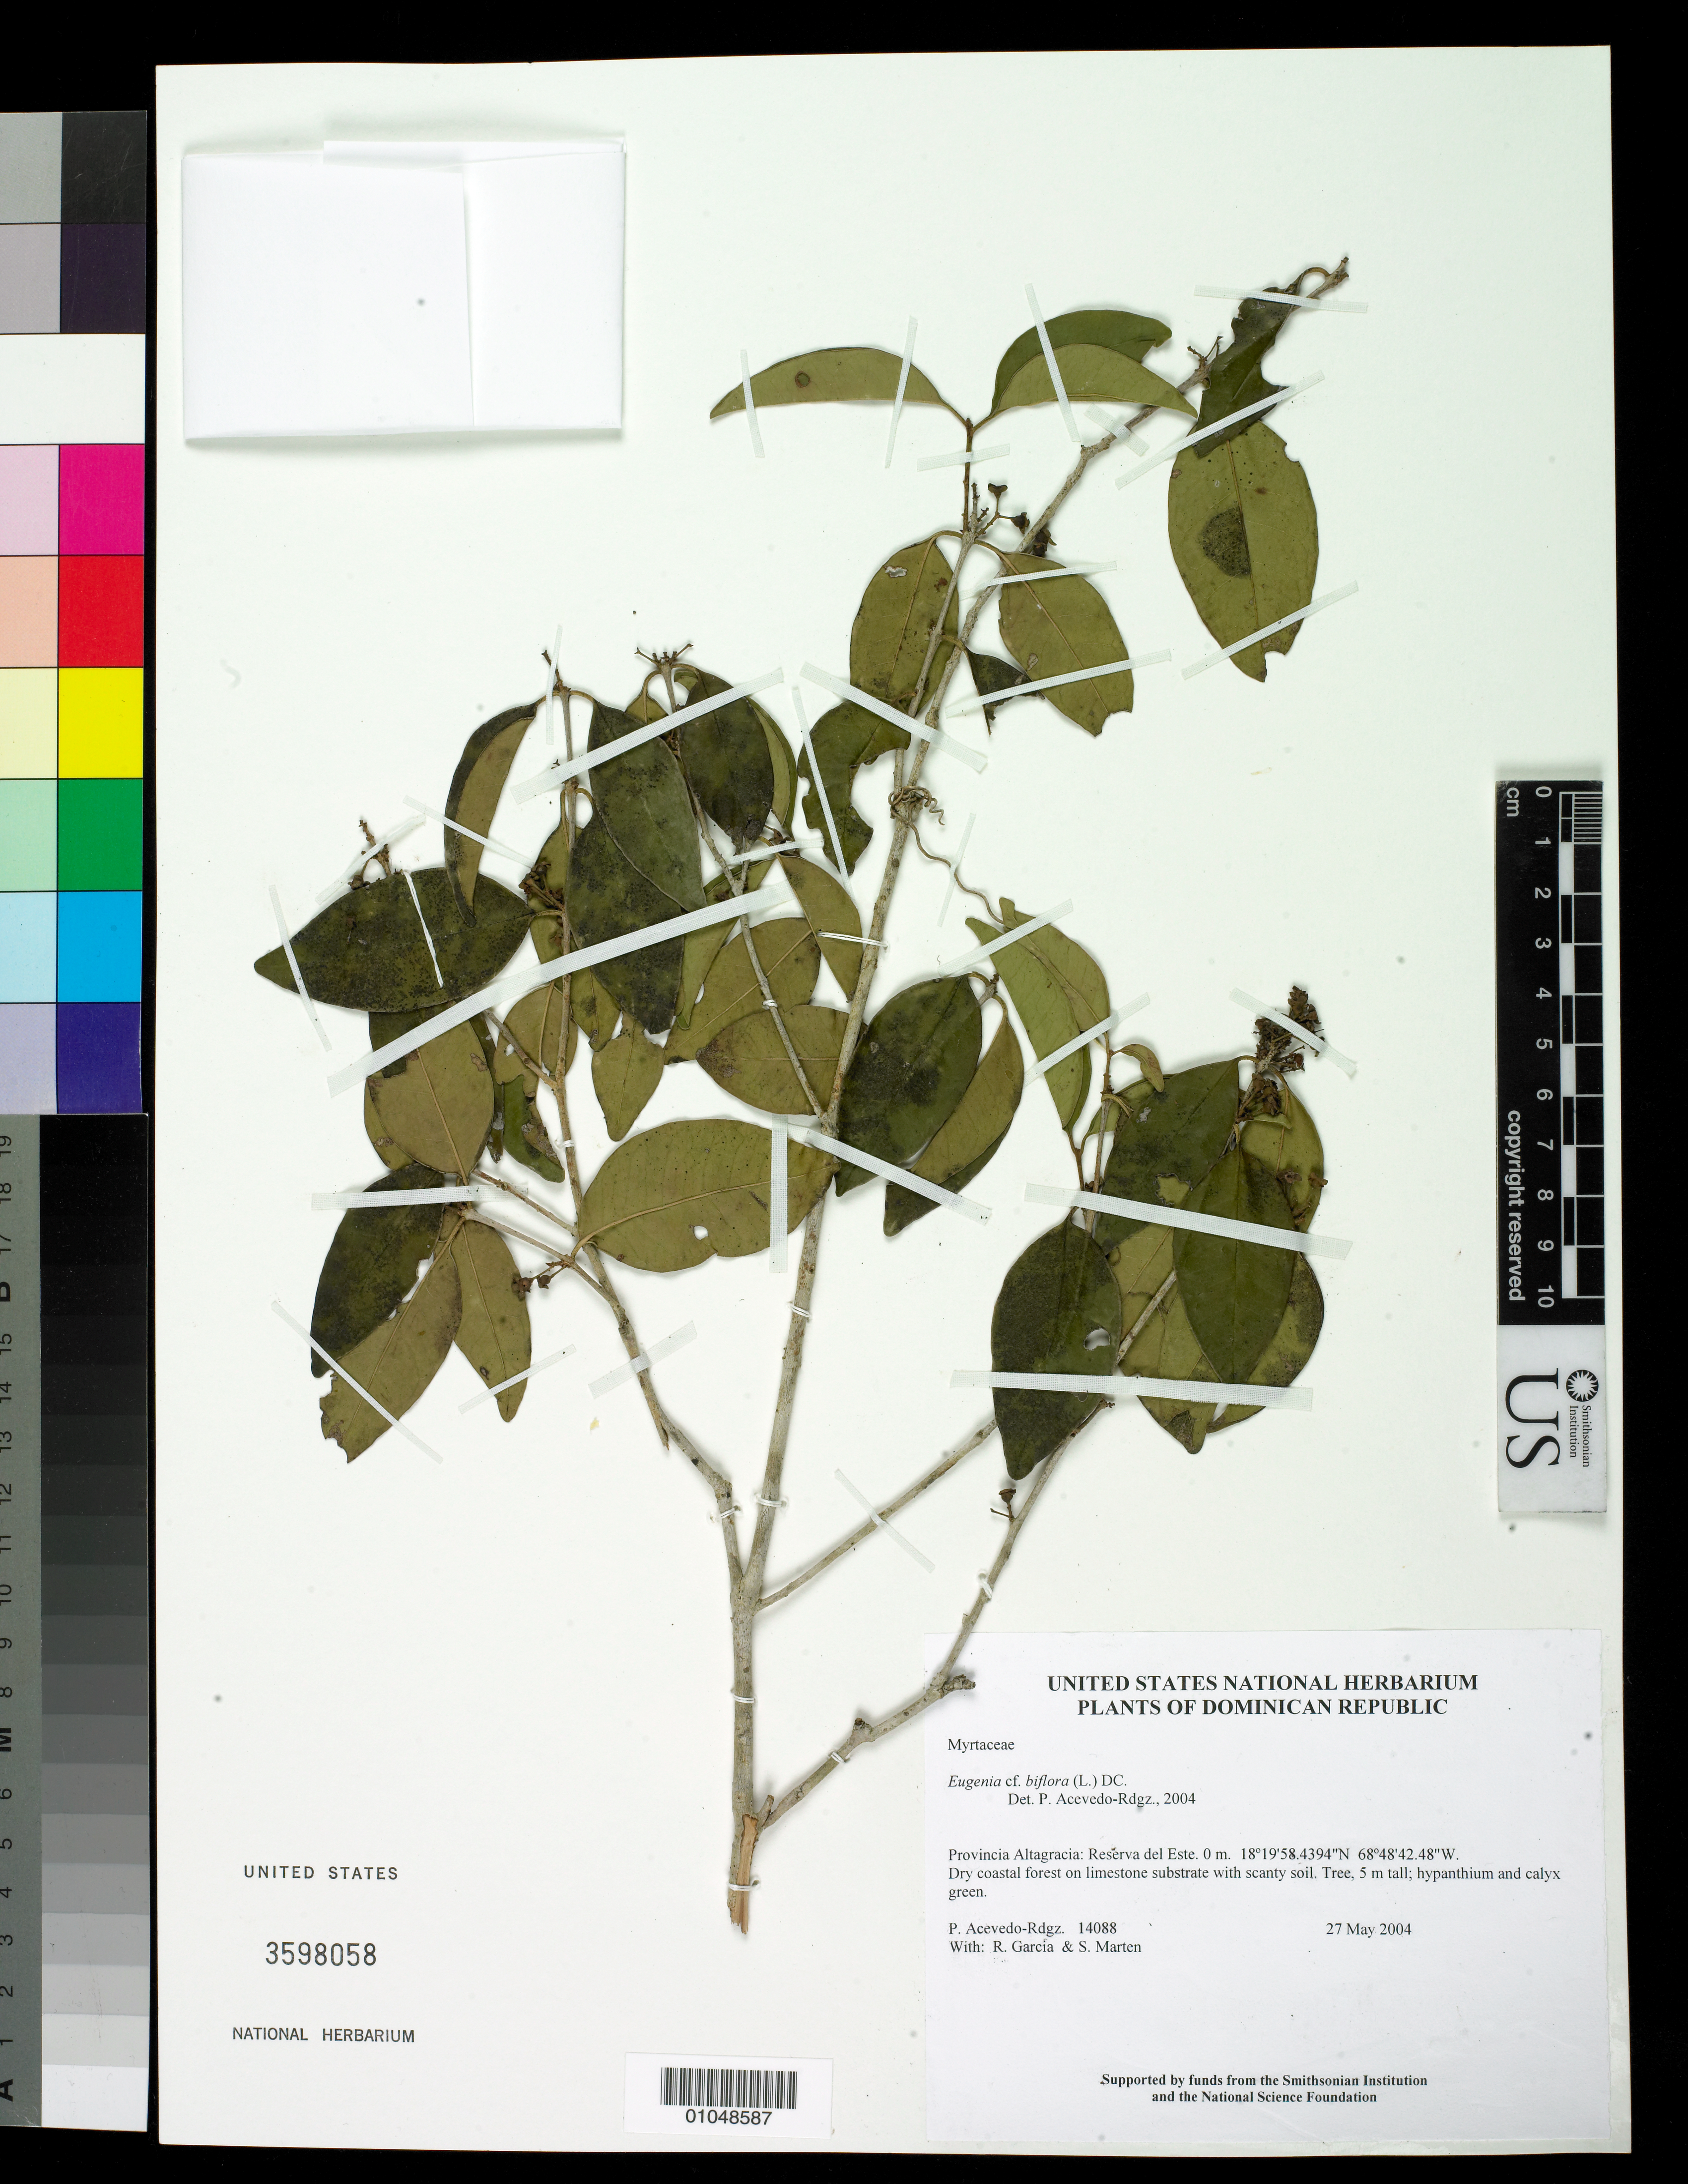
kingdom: Plantae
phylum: Tracheophyta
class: Magnoliopsida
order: Myrtales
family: Myrtaceae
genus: Eugenia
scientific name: Eugenia biflora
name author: (L.) DC.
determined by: Acevedo-Rodríguez, P., (BOT), Smithsonian Institution - National Museum of Natural History (UNITED STATES)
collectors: P. Acevedo-Rodr., R. G. García & S. Marten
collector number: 14088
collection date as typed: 27 May 2004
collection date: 2004-05-27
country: Dominican Republic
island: Hispaniola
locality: Provincia Altagracia: Reserva del Este.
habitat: Dry coastal forest on limestone substrate with scanty soil.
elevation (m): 0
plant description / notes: US, MO, K, B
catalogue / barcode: US 3598058